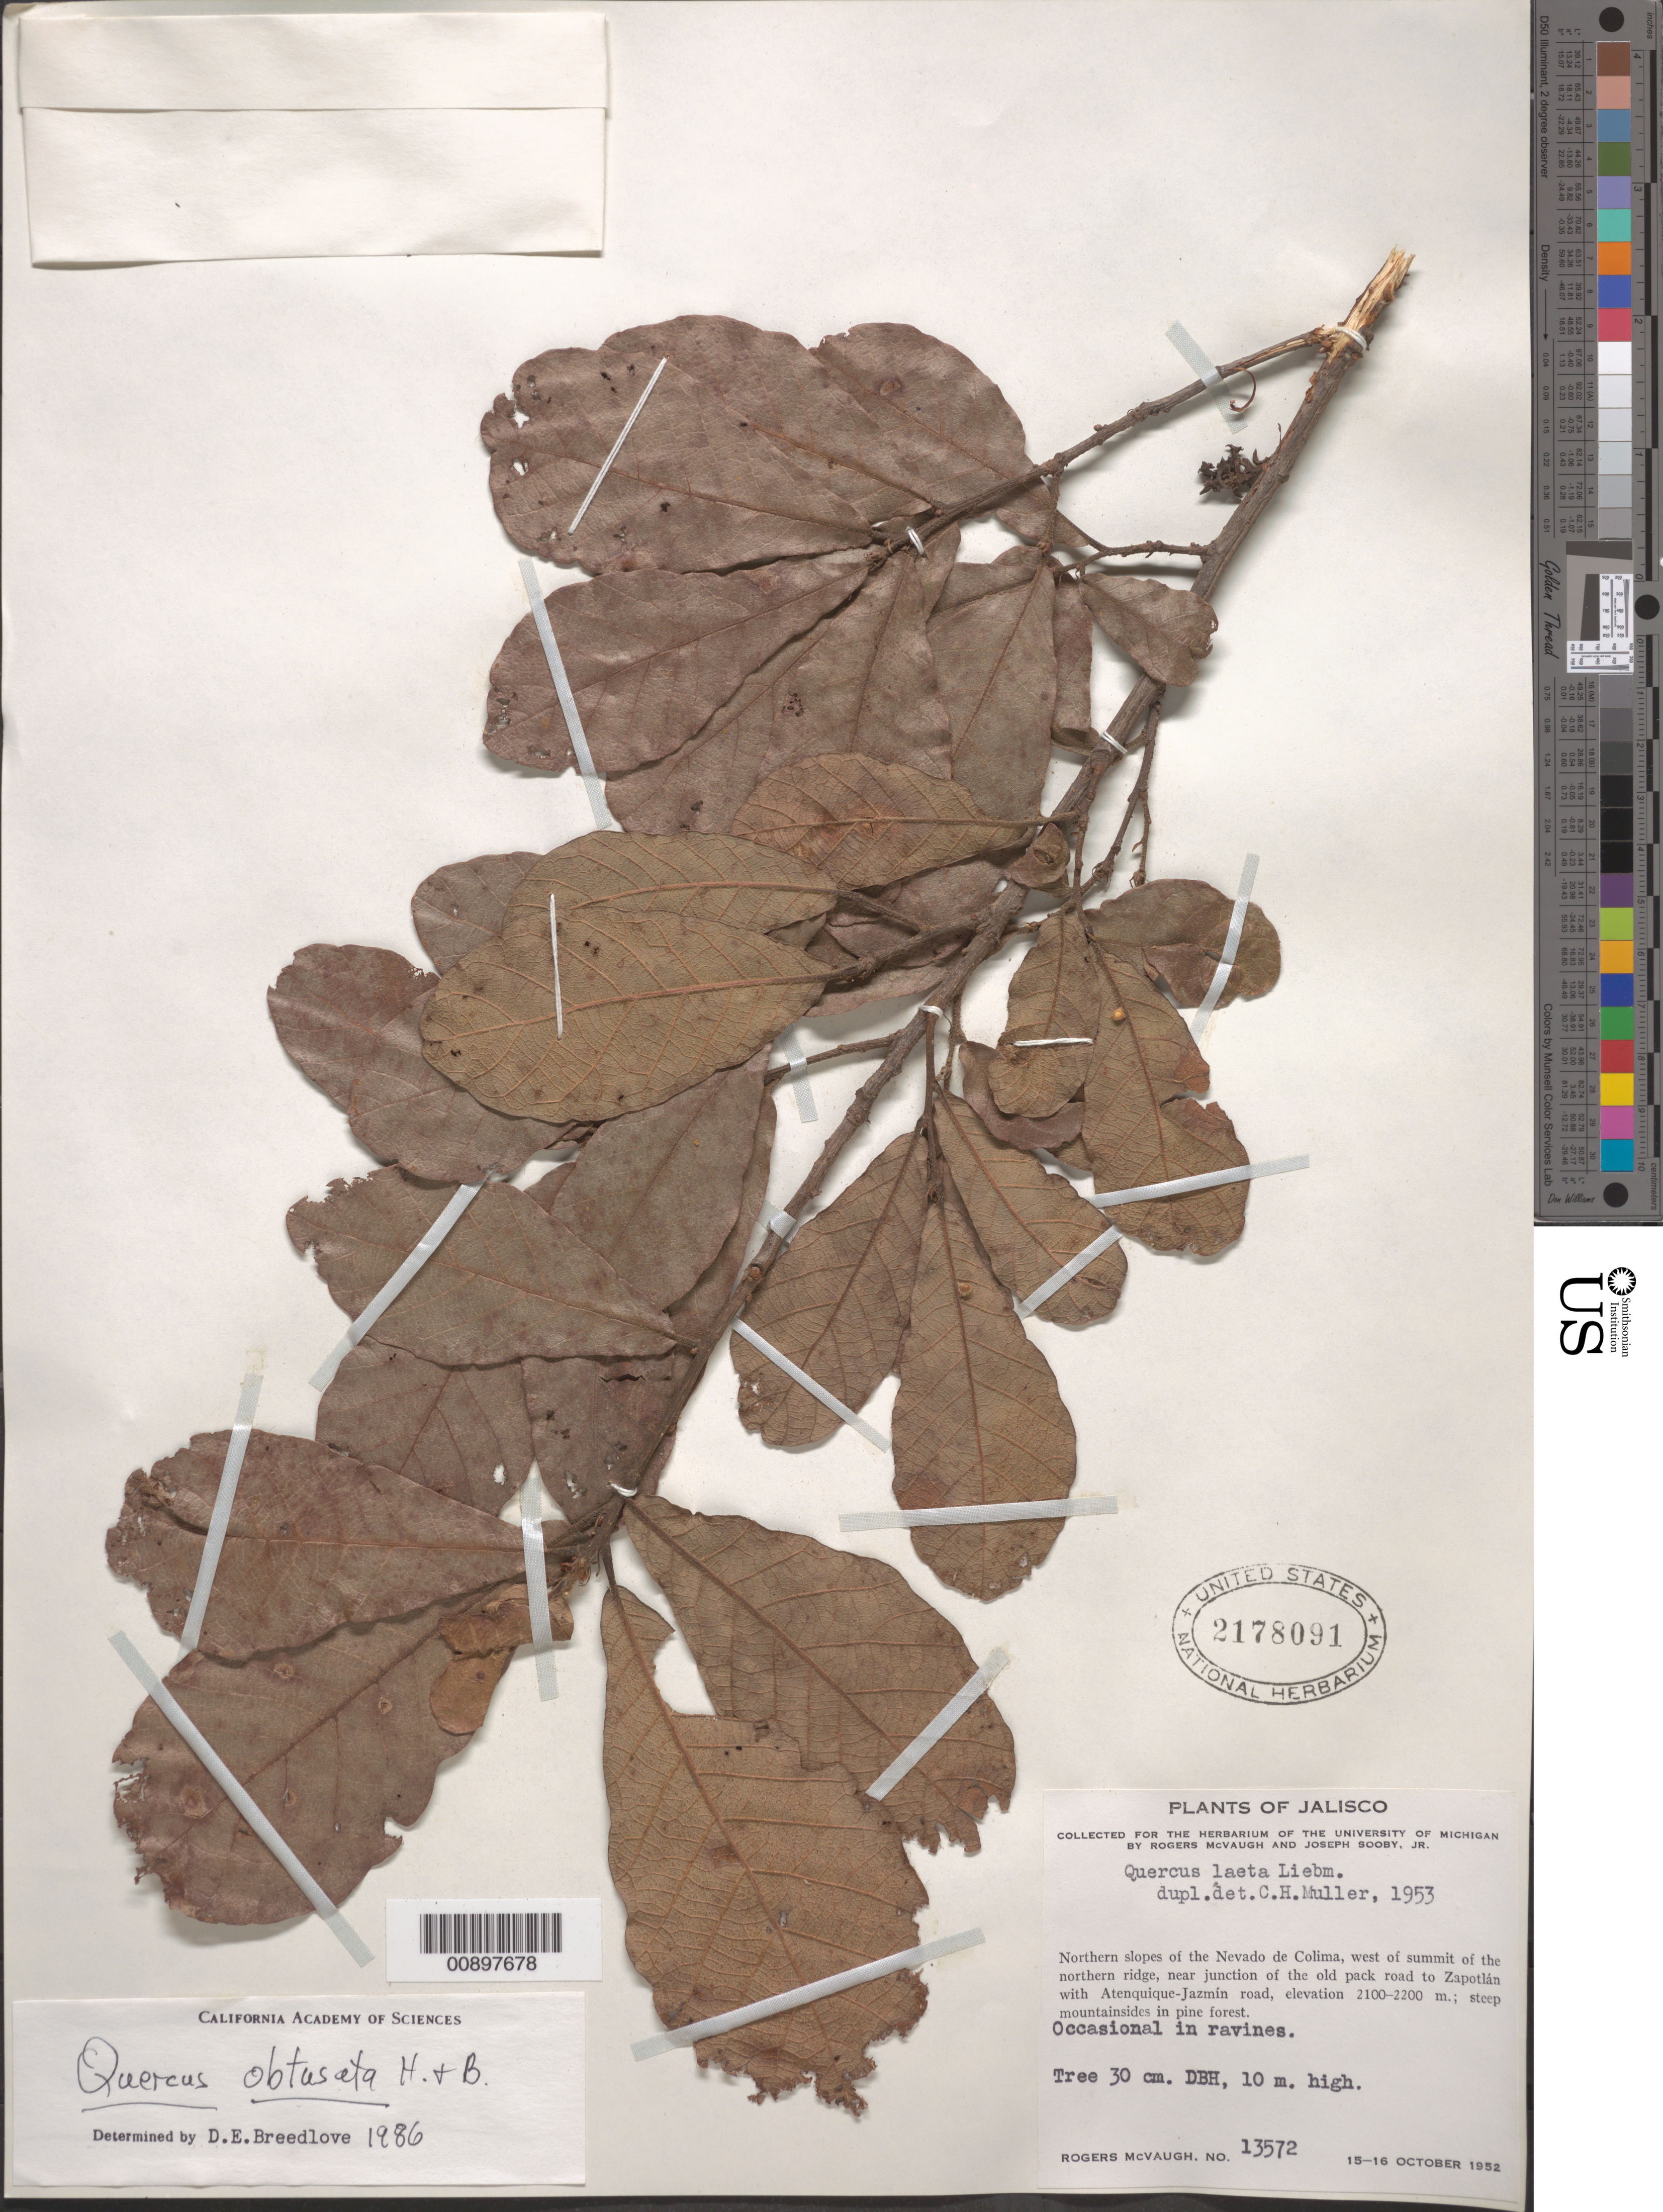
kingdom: Plantae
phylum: Tracheophyta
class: Magnoliopsida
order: Fagales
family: Fagaceae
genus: Quercus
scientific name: Quercus obtusata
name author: Humb. & Bonpl.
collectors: R. McVaugh & J. Sooby Jr.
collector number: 13572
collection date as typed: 15 Oct 1952 to 16 Oct 1952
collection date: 1952-10-15/1952-10-16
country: Mexico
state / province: Jalisco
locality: Northeastern slopes of the Nevado de Colima, west of summit of the northern ridge, near junction of the old pack road to Zapotlán with Atenquique-Jazmín road.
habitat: Steep mountainsides in pine forest.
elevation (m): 2200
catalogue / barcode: US 2178091